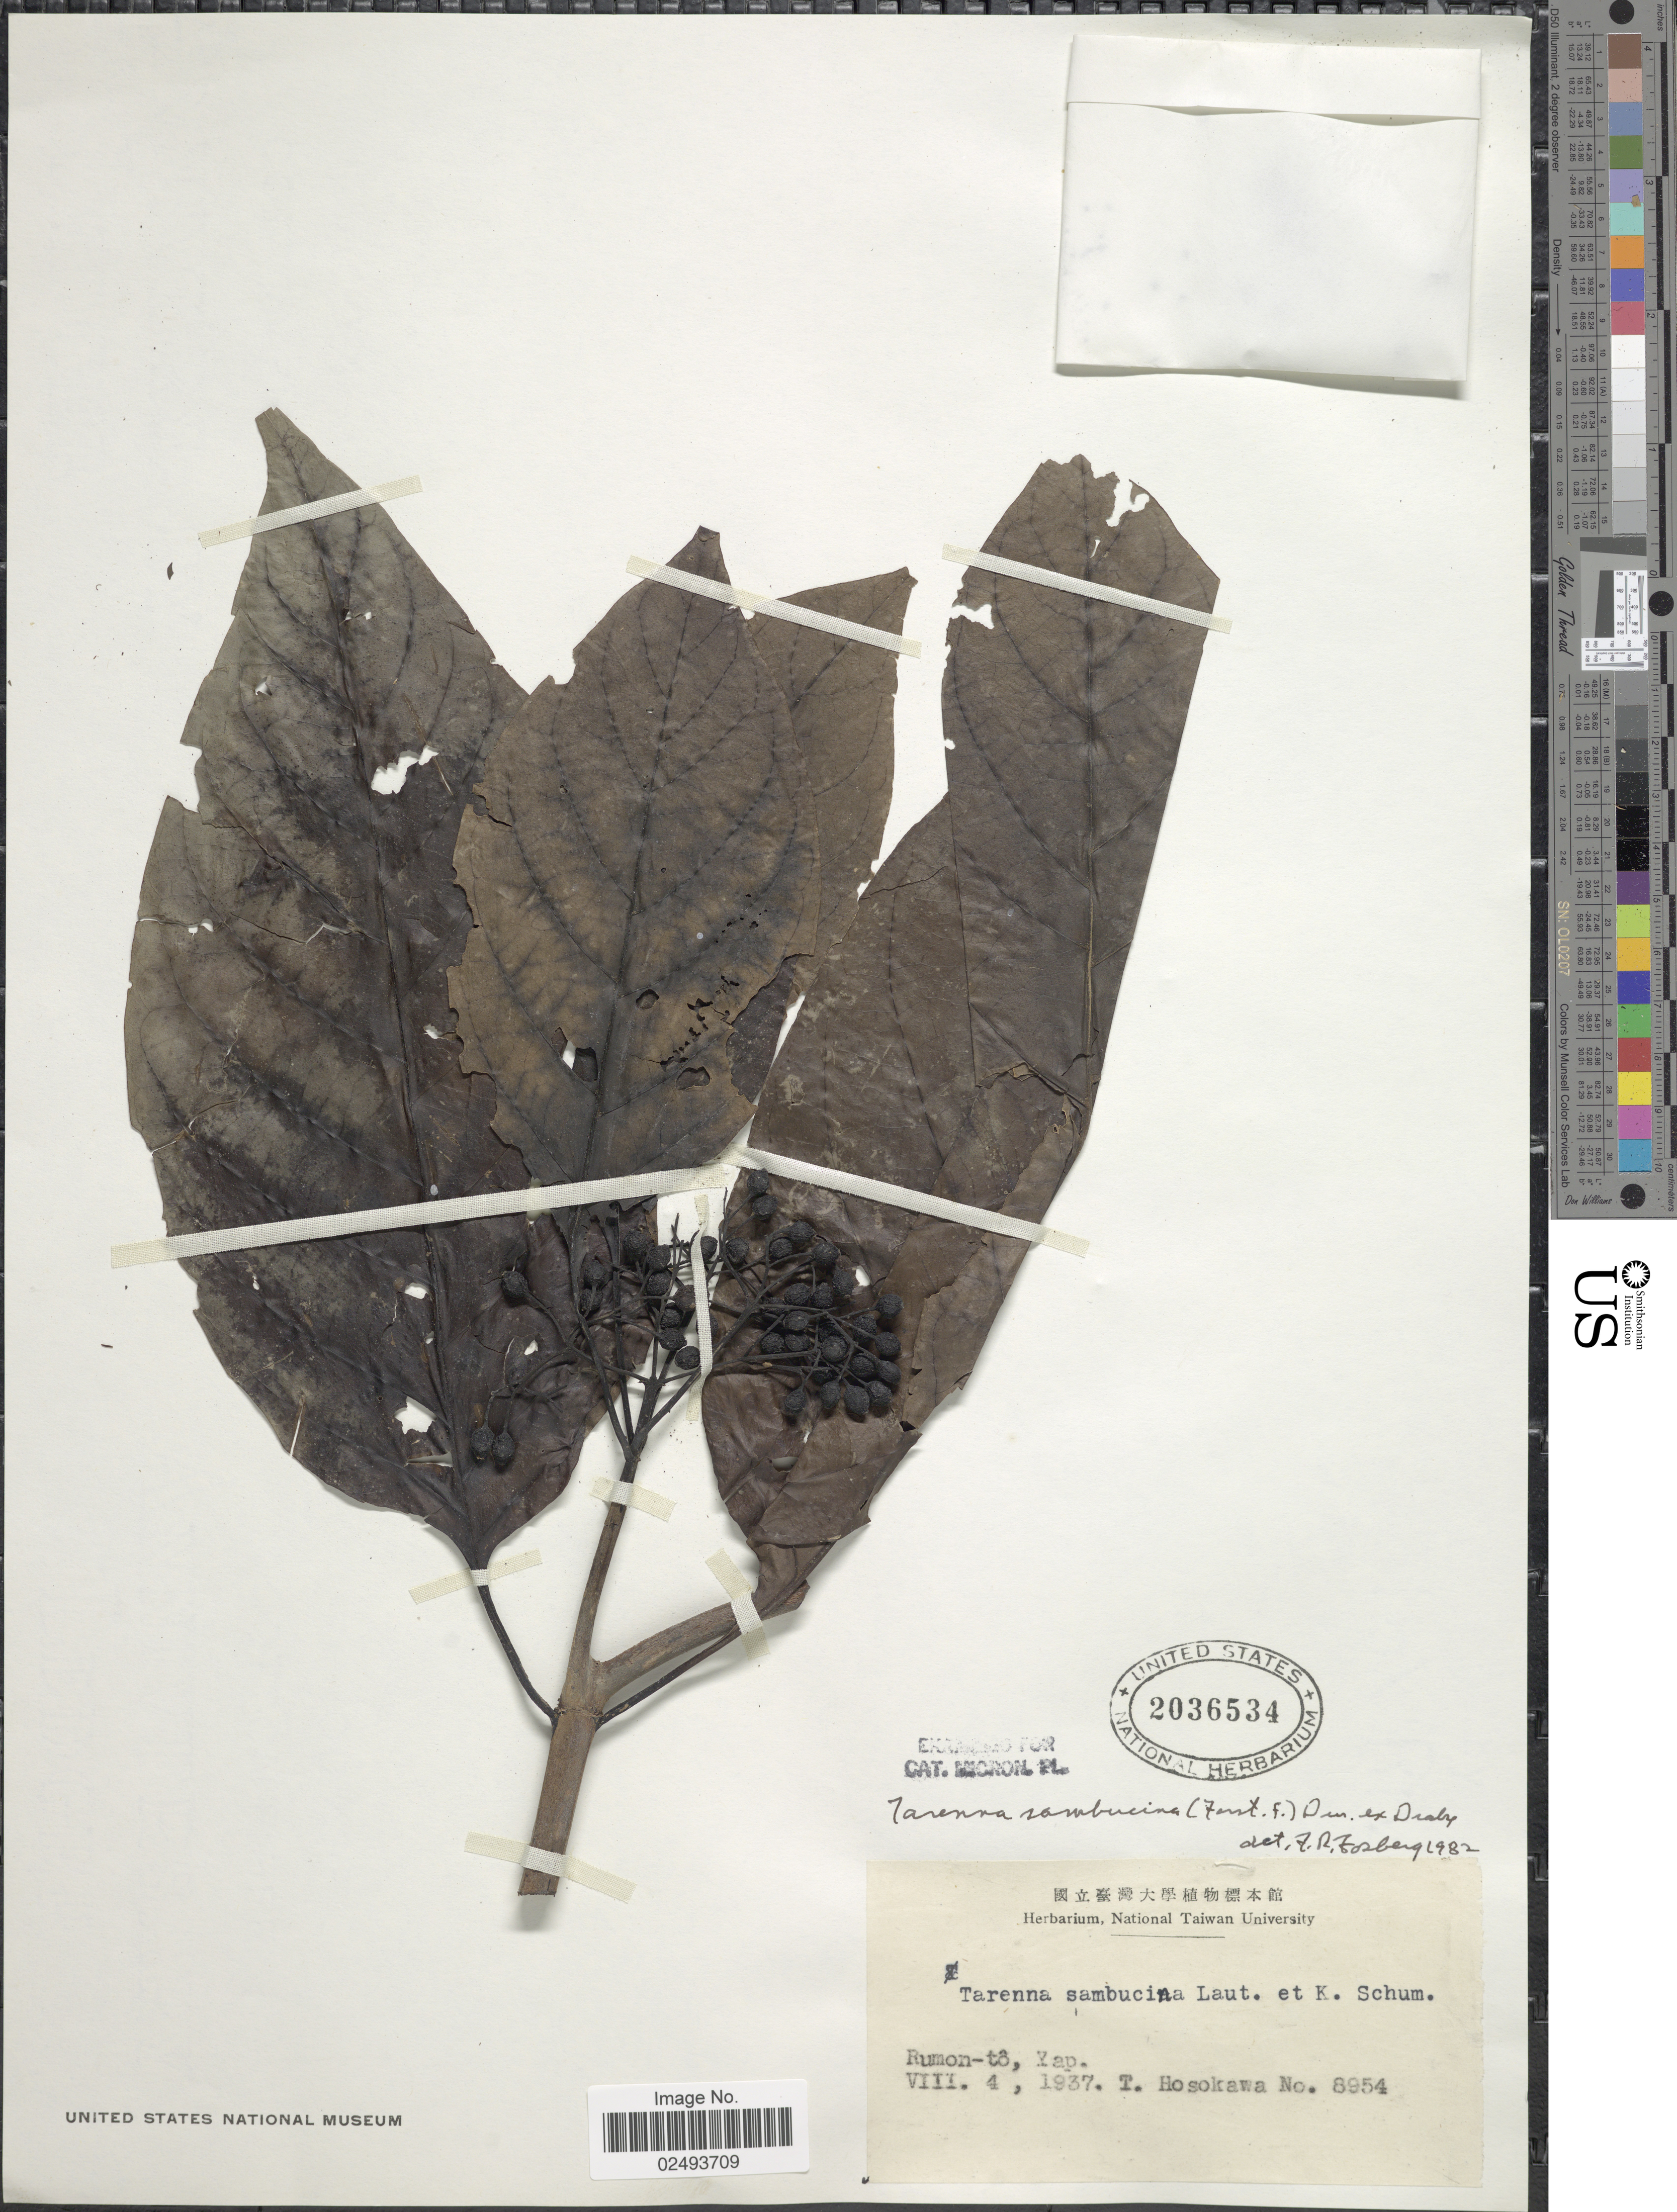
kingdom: Plantae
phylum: Tracheophyta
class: Magnoliopsida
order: Gentianales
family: Rubiaceae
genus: Tarenna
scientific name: Tarenna sambucina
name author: (G. Forst.) Drake ex Durand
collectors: T. Hosokawa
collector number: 8954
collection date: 1937-08-04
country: Micronesia, Federated States of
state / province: Yap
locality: Rumon-to, Yap.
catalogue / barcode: US 2036534